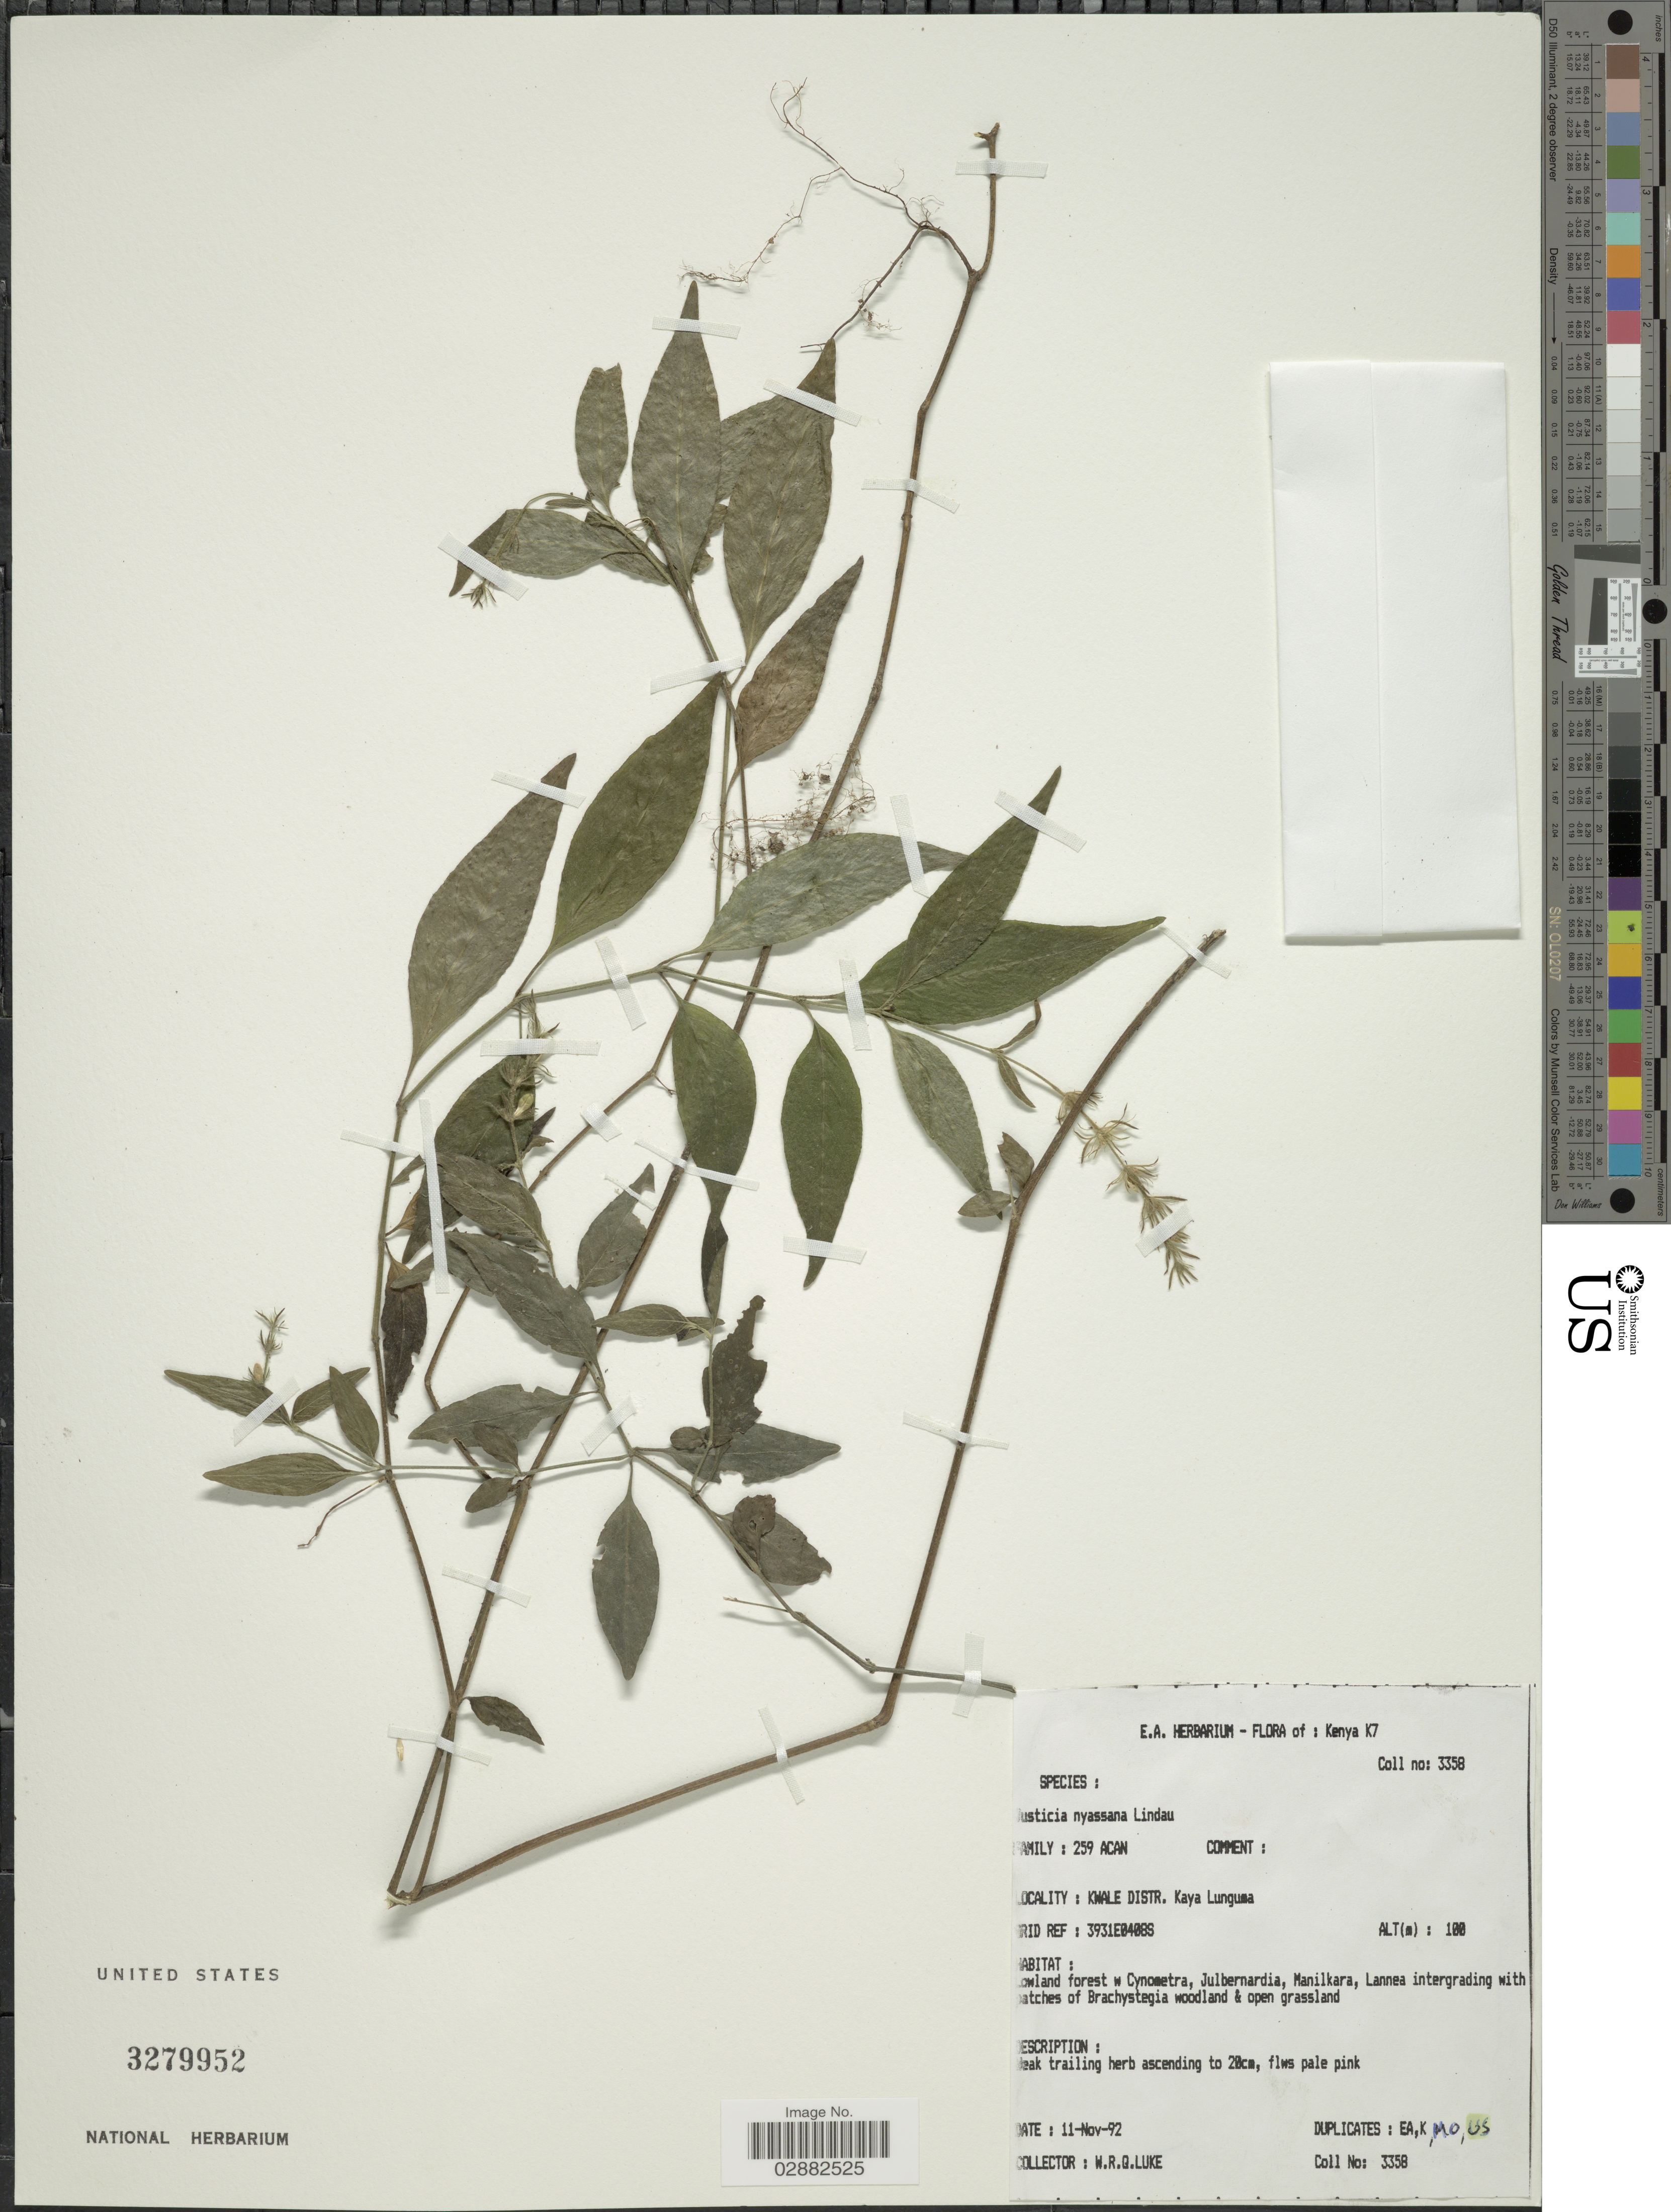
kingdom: Plantae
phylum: Tracheophyta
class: Magnoliopsida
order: Lamiales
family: Acanthaceae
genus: Justicia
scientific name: Justicia nyassae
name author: Lindau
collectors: Q. Luke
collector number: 3358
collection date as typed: Transcribed d/m/y: 11/11/92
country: Kenya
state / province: Kwale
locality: K7, Kwale Distr. Kaya Lunguma.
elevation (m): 100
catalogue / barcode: US 3279952